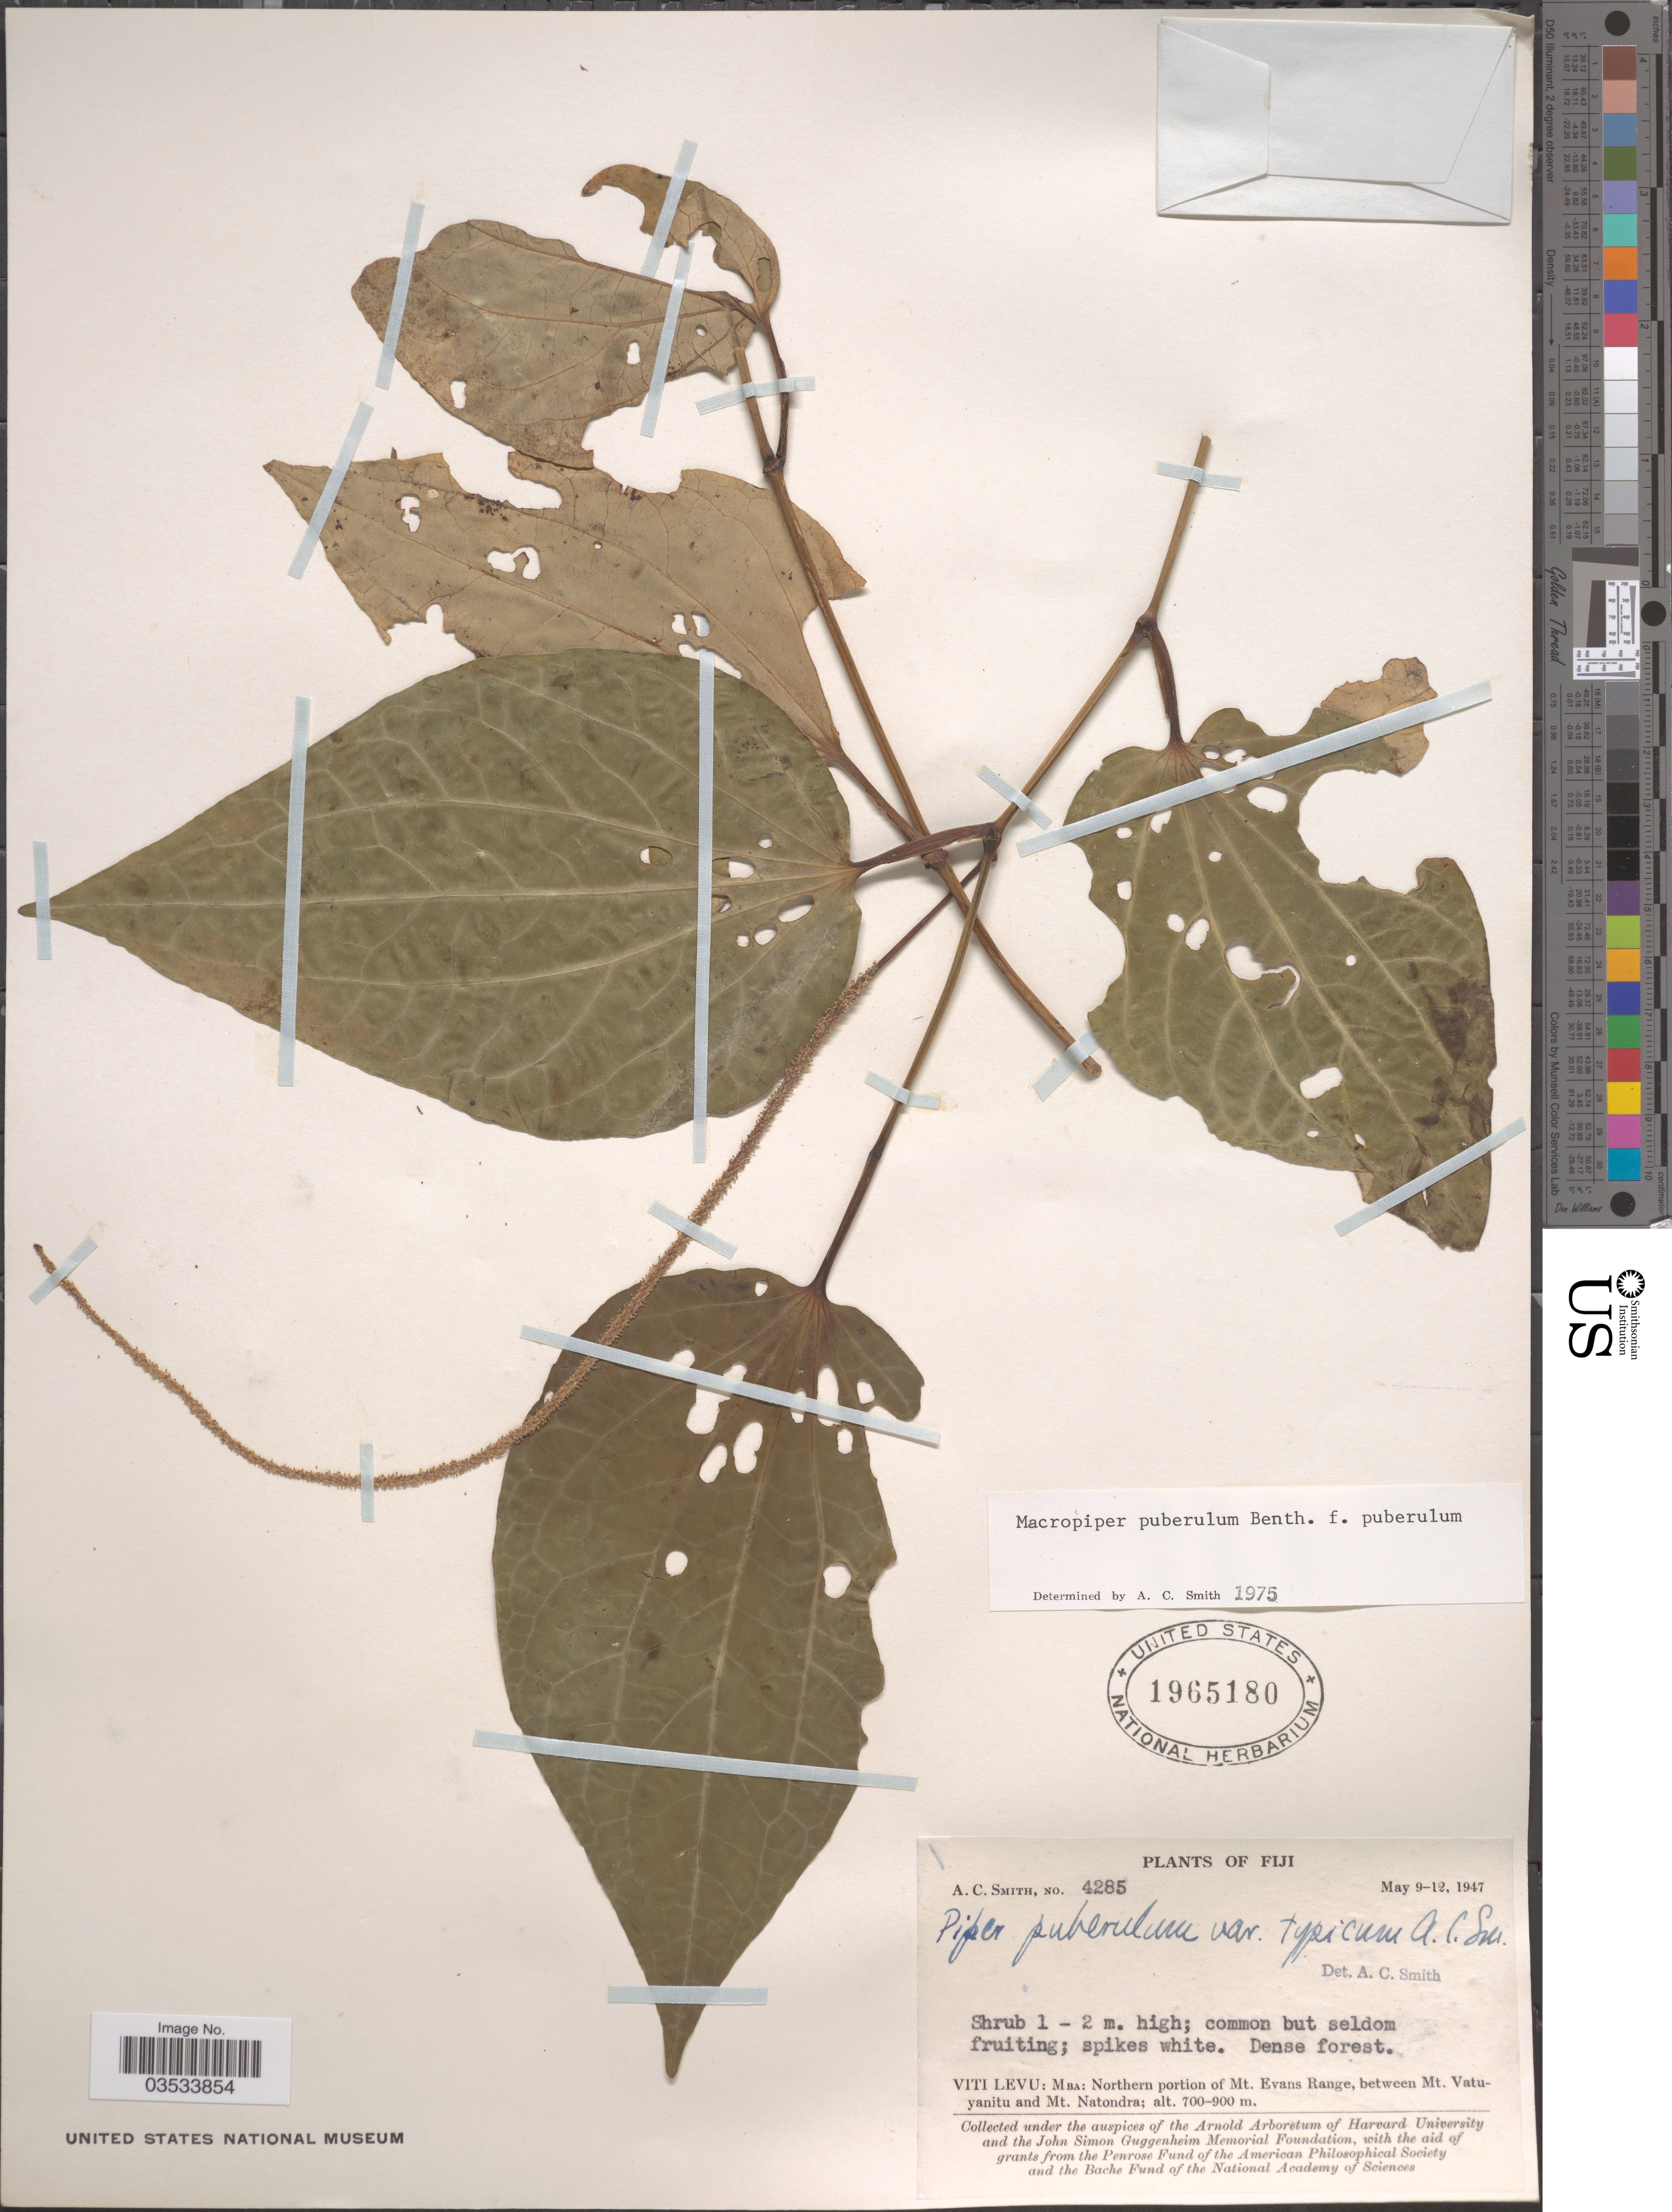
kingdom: Plantae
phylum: Tracheophyta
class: Magnoliopsida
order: Piperales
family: Piperaceae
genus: Piper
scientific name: Piper puberulum var. glabrum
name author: (C. DC.) C.A. Sm.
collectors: A. C. Smith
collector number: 4285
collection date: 1947-05-09/1947-05-12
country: Fiji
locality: Viti Levu: Mba: Northern portion of Mt. Evans Range, between Mt. Vatuyanitu and Mt. Natondra.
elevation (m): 700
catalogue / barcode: US 1965180